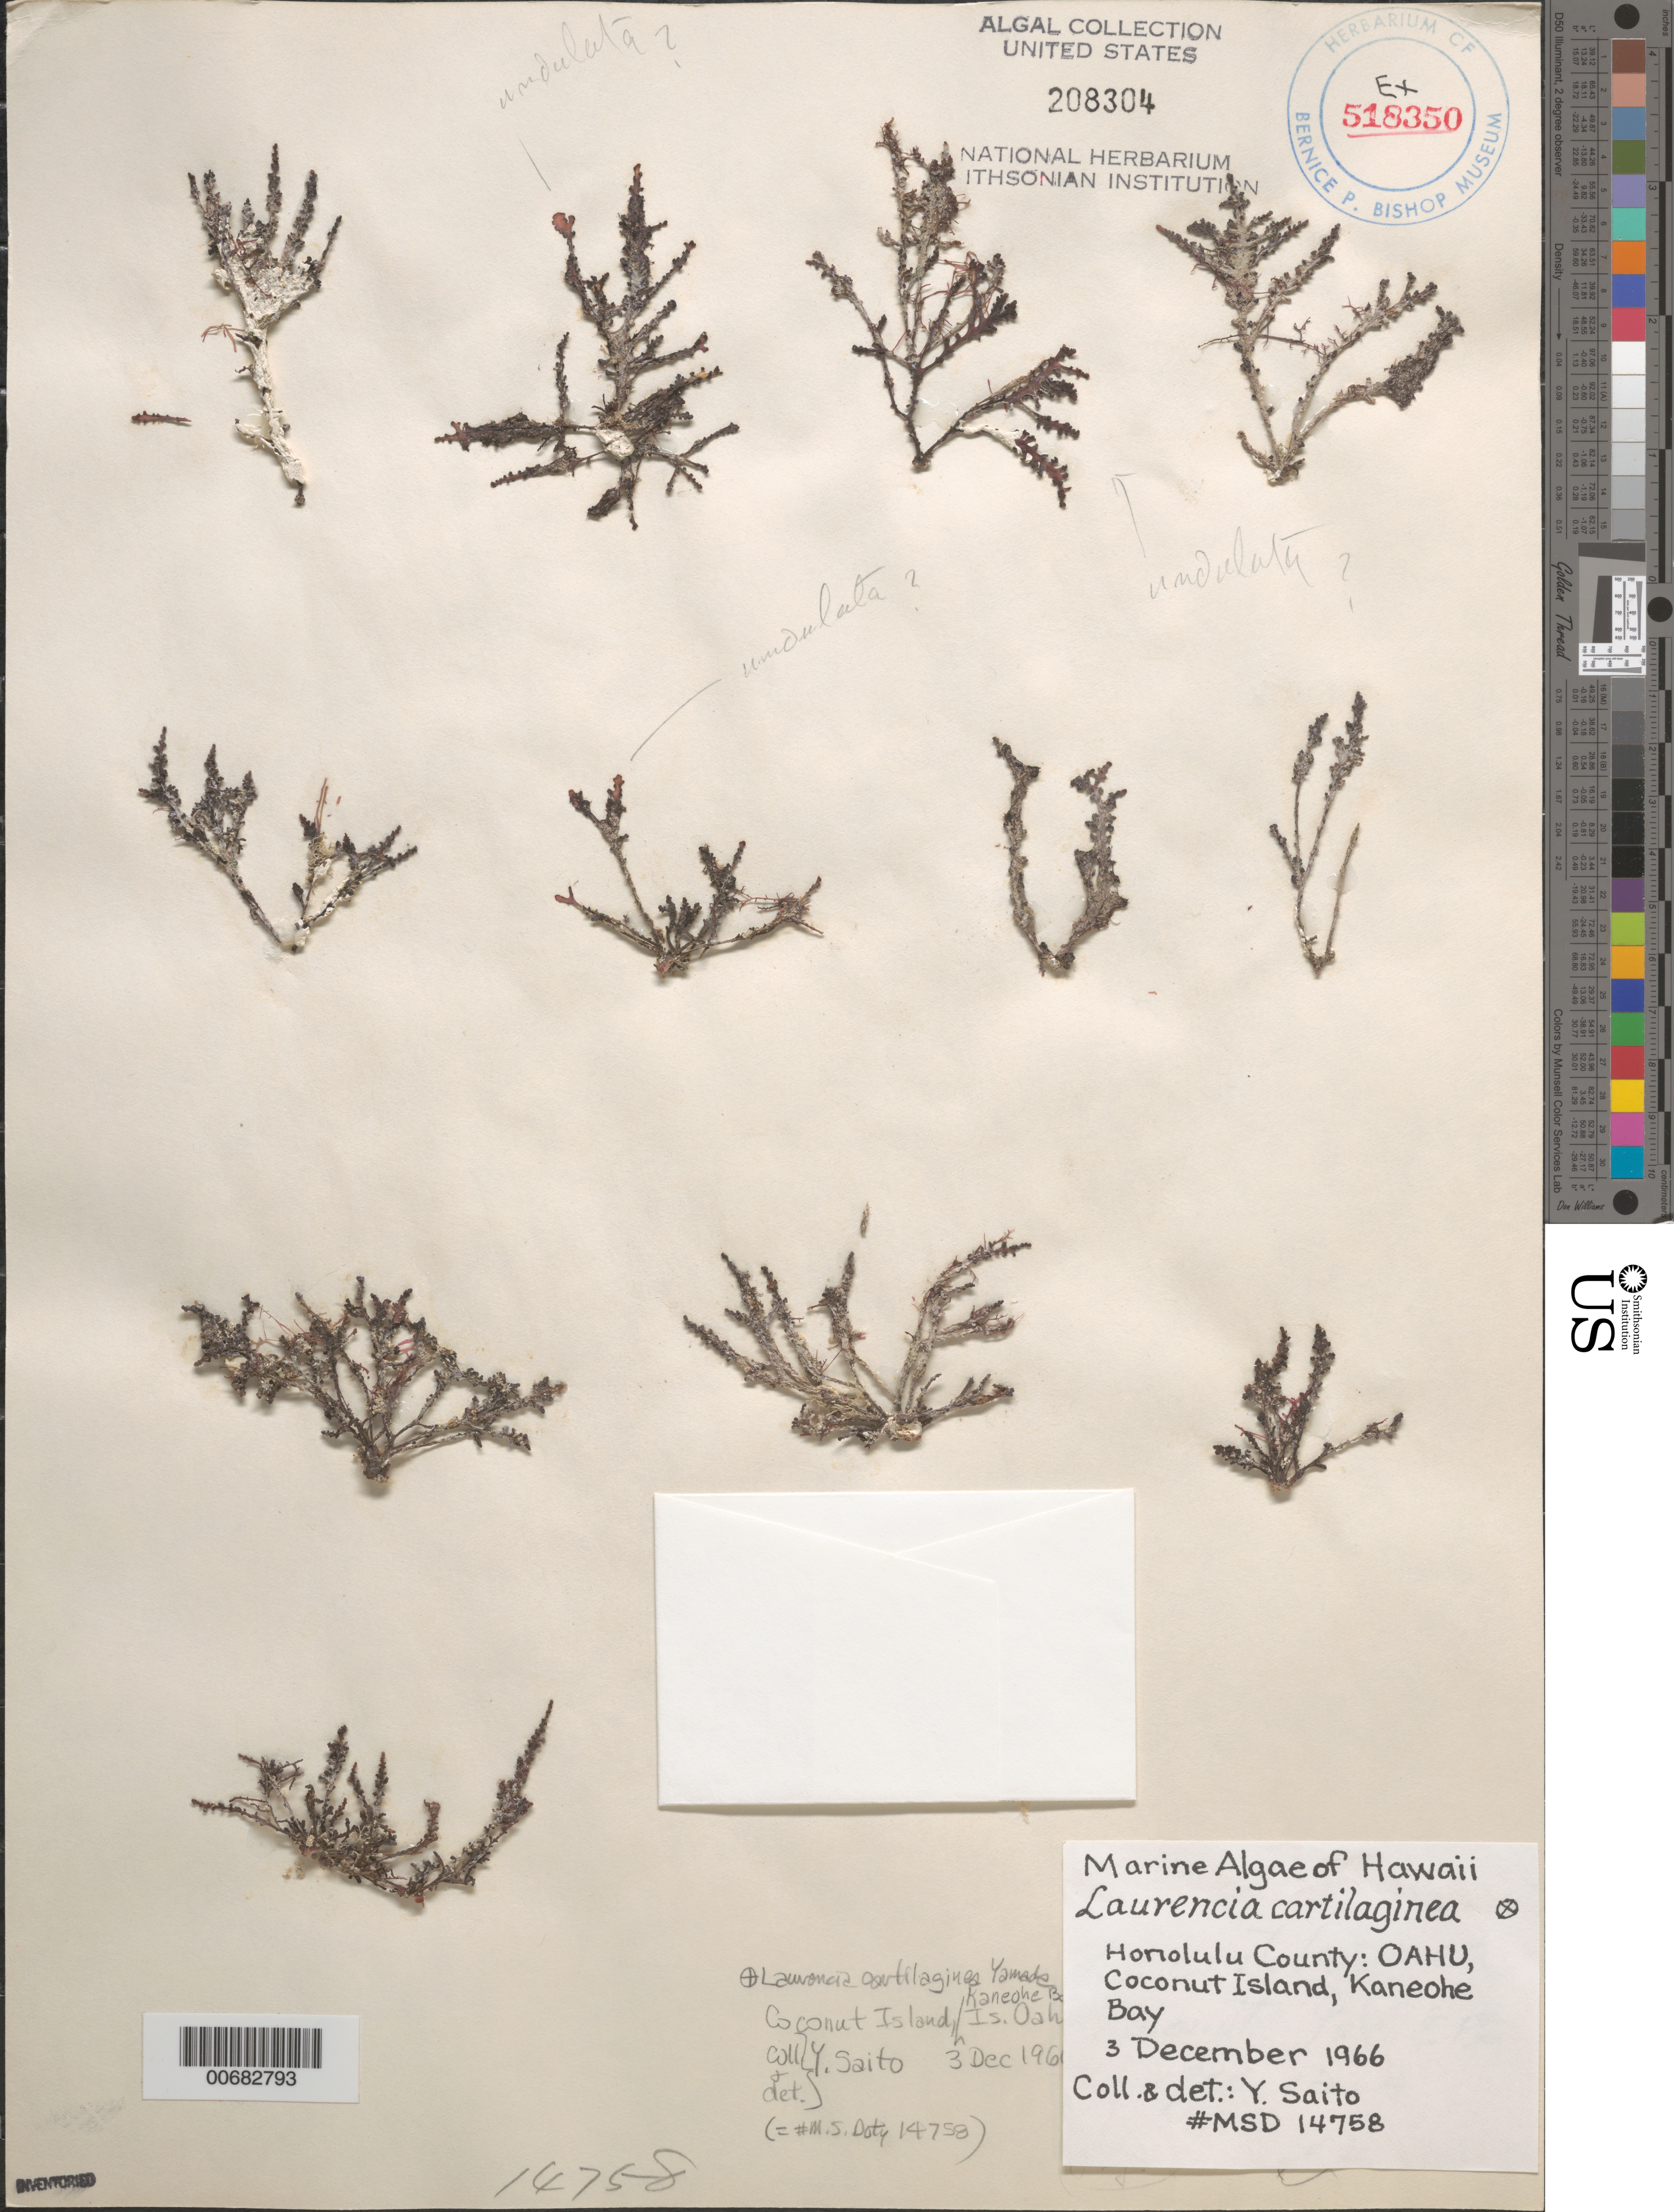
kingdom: Plantae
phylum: Rhodophyta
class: Florideophyceae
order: Ceramiales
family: Rhodomelaceae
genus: Chondrophycus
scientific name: Chondrophycus cartilaginea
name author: (C. Agardh) Garbary & J.T. Harper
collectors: Y. Saito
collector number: MSD 14758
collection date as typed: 03 Dec 1966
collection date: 1966-12-03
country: United States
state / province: Hawaii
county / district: Honolulu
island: Oahu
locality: Coconut Island, Kaneohe Bay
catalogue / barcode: US 208304